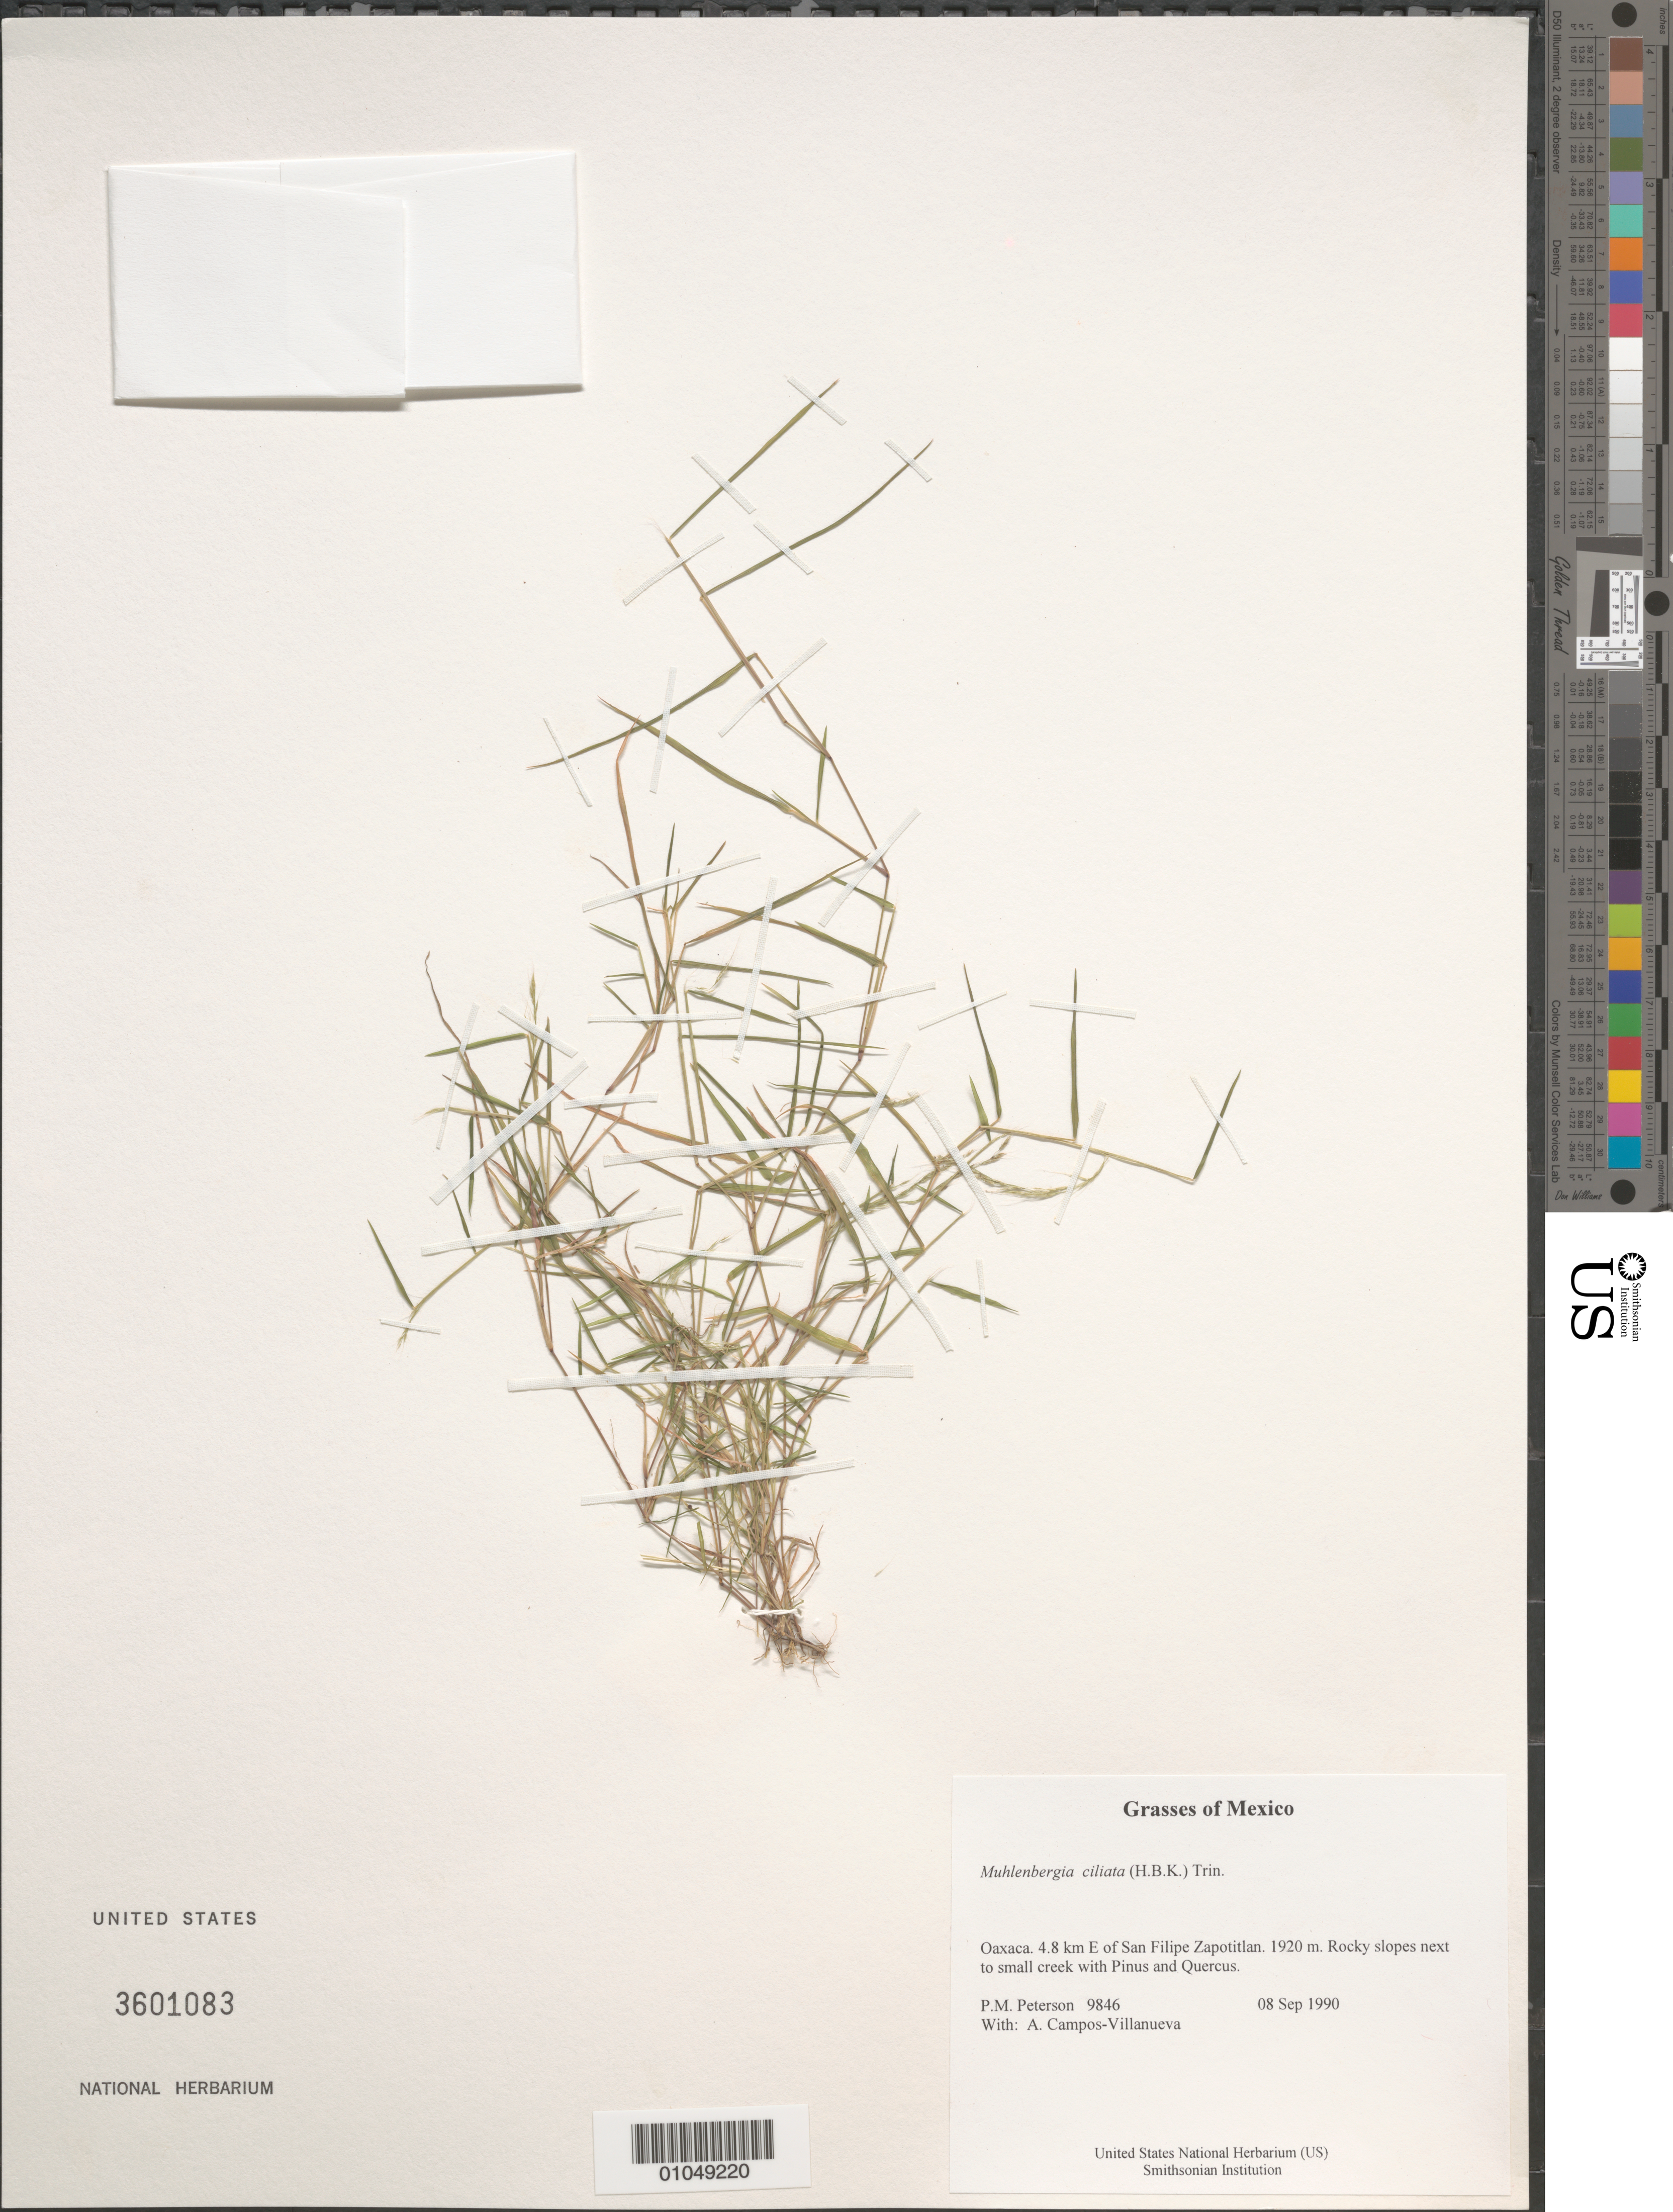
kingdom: Plantae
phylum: Tracheophyta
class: Liliopsida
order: Poales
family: Poaceae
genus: Muhlenbergia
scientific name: Muhlenbergia ciliata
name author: (Kunth) Trin.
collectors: P. M. Peterson & A. Campos-Villanueva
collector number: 09846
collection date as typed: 08 Sep 1990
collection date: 1990-09-08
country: Mexico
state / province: Oaxaca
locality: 4.8 km E of San Filipe Zapotitlan.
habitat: Rocky slopes next to small creek with Pinus and Quercus.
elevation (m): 1920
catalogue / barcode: US 3601083